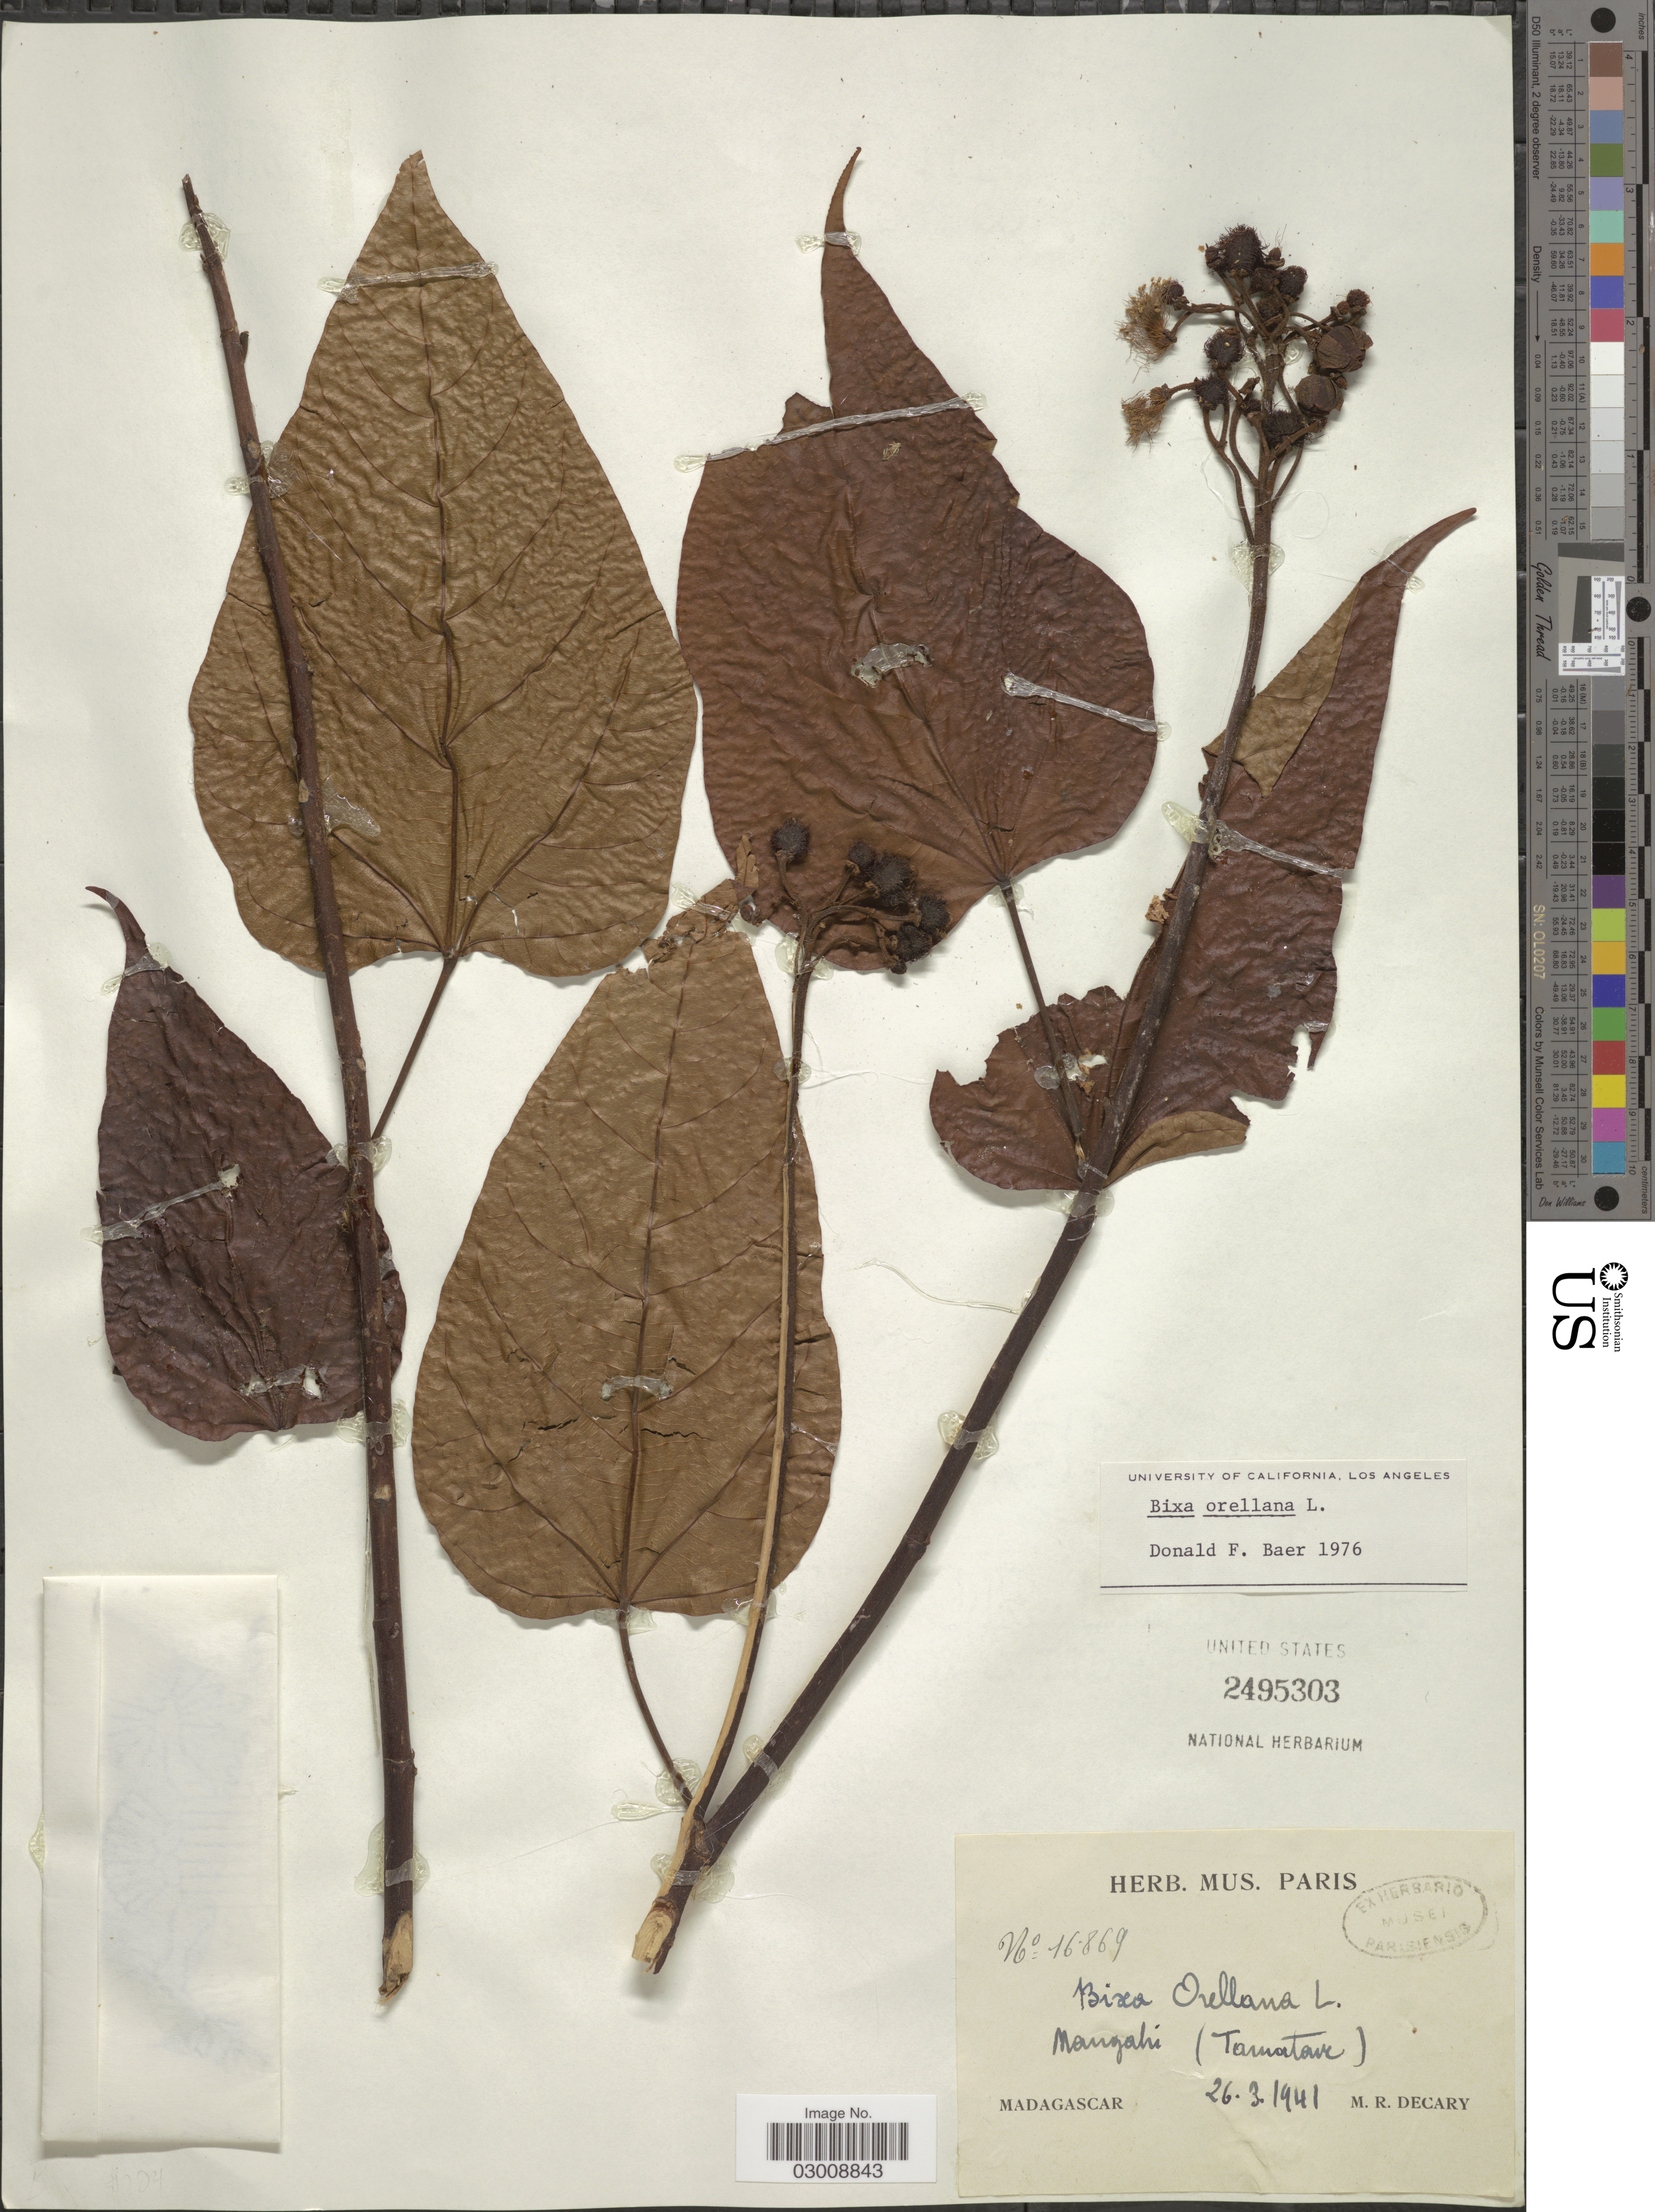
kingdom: Plantae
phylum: Tracheophyta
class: Magnoliopsida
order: Malvales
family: Bixaceae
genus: Bixa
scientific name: Bixa orellana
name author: L.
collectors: R. Decary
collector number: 16869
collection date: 1941-03-26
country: Madagascar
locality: Mangahi (Tamatave).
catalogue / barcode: US 2495303